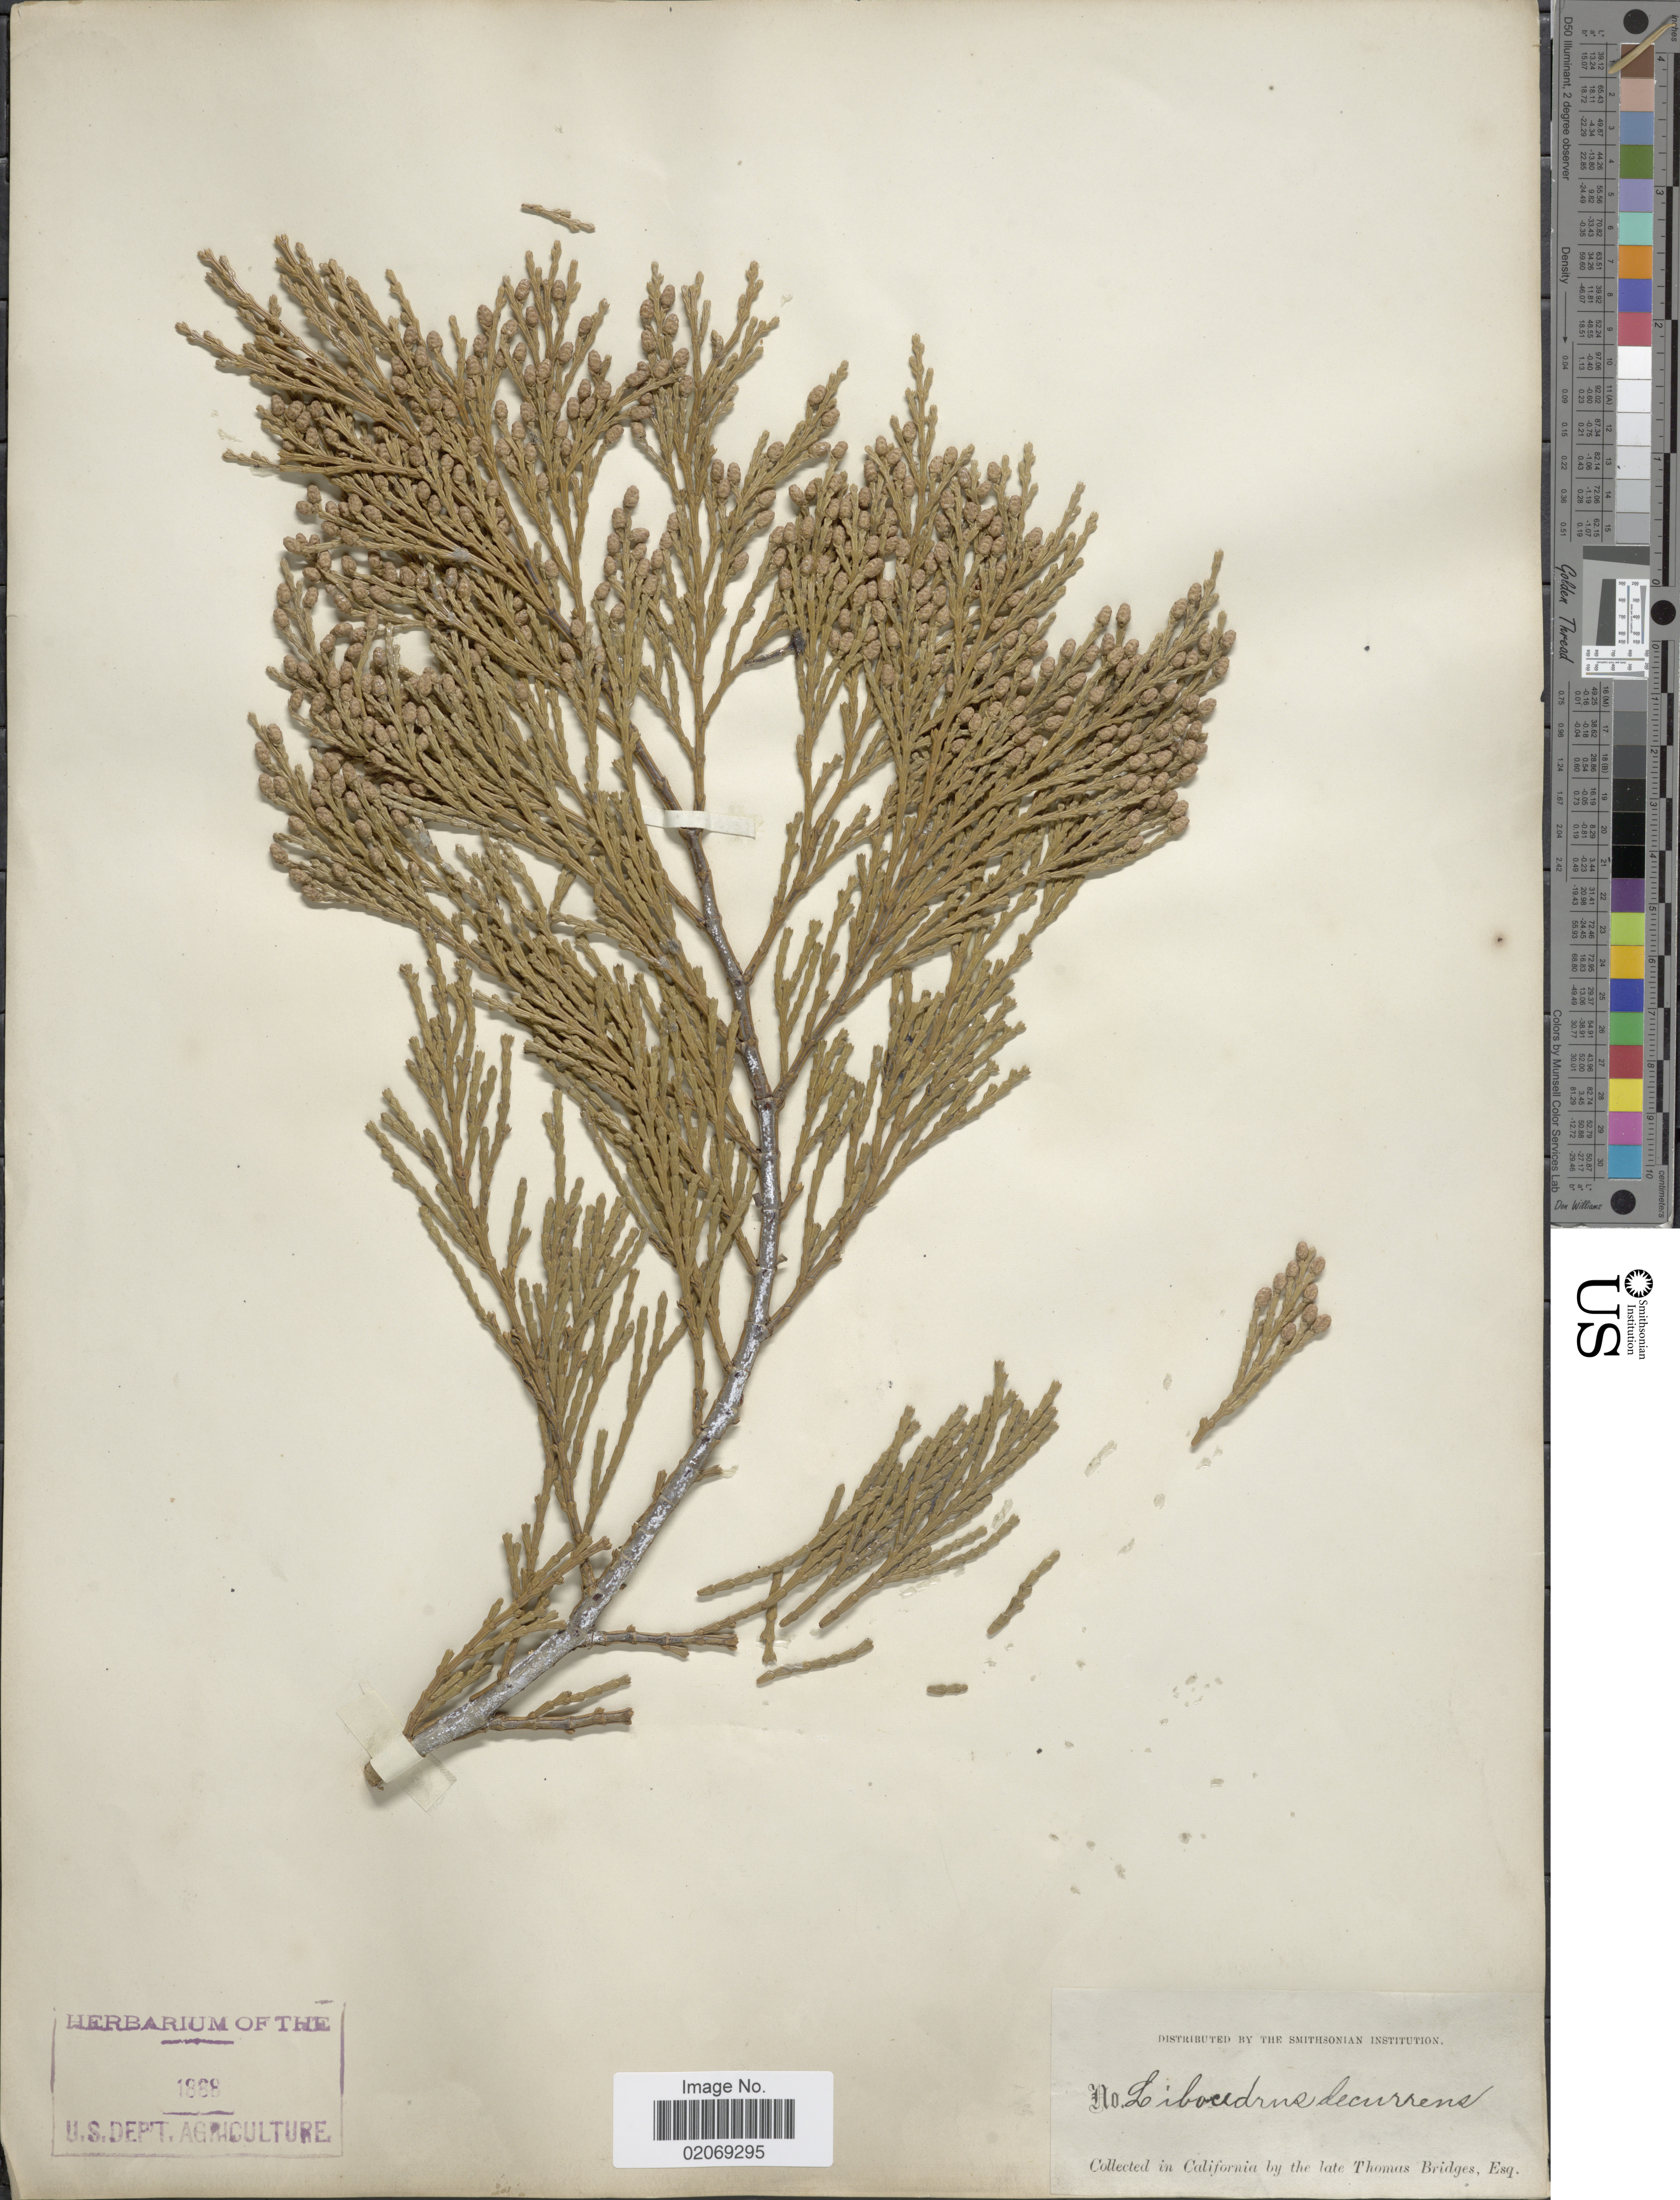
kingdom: Plantae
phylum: Tracheophyta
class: Pinopsida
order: Pinales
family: Cupressaceae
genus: Libocedrus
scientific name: Libocedrus decurrens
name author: Torr.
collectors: T. Bridges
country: United States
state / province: California